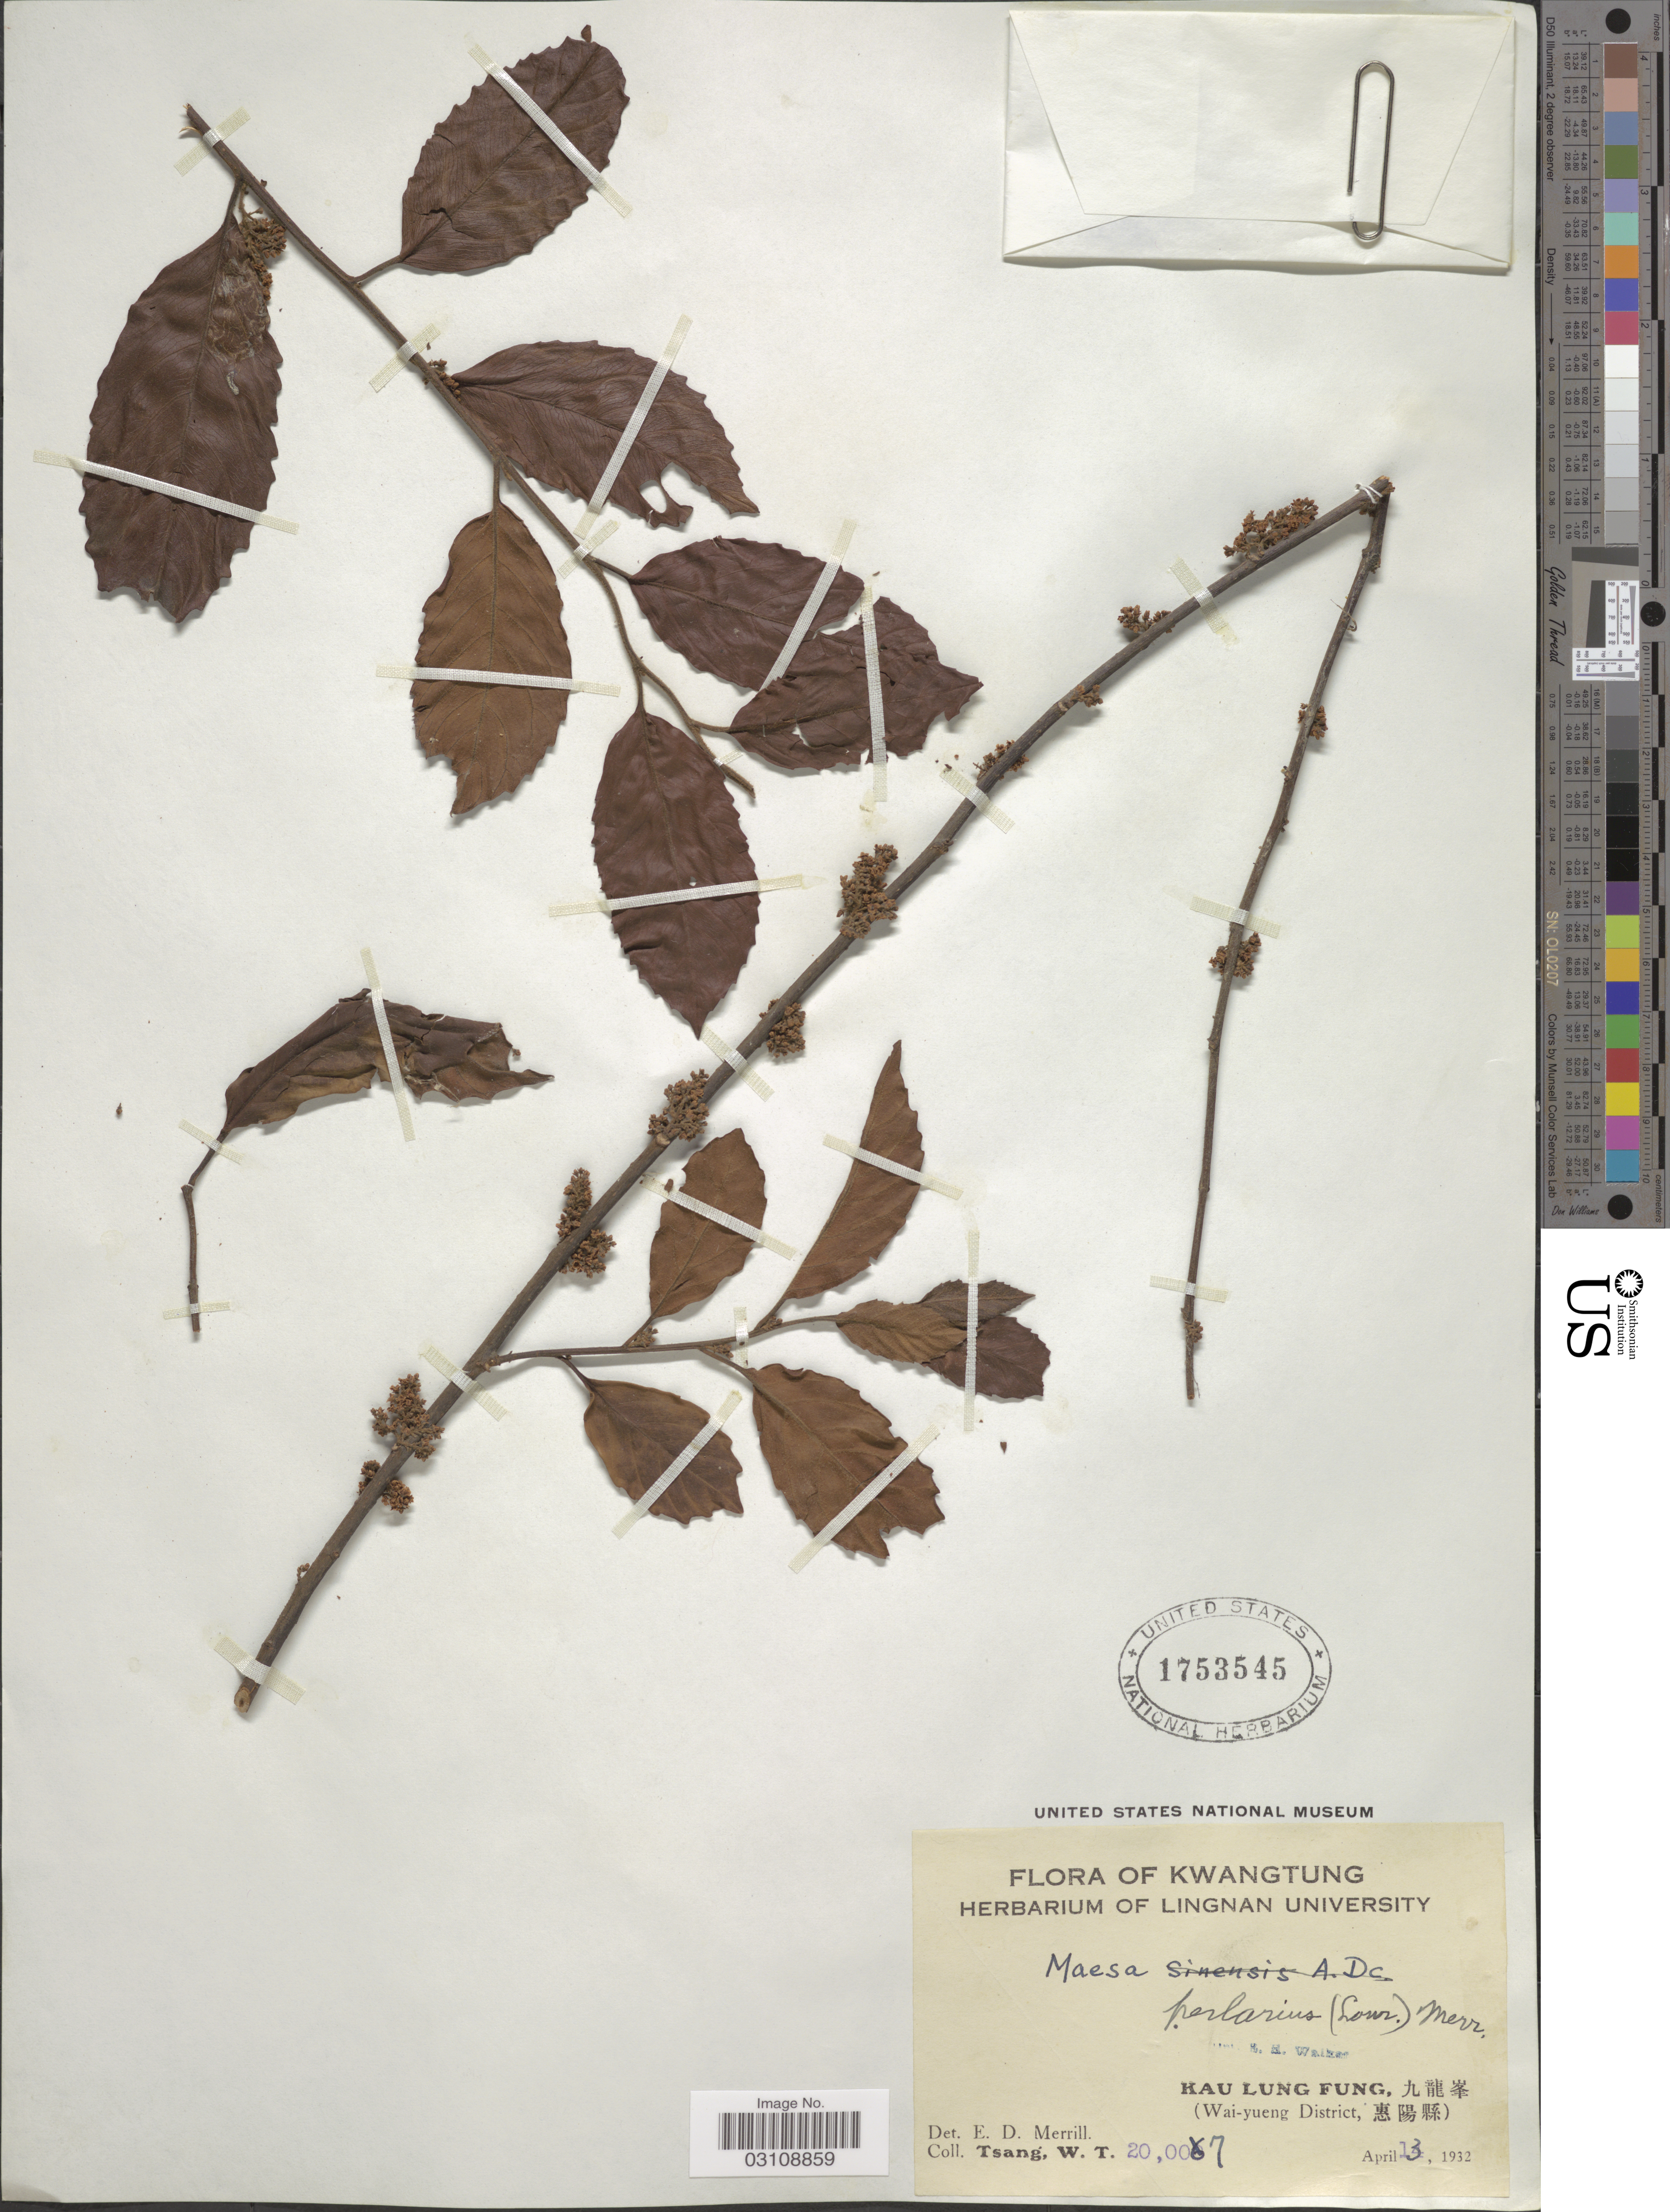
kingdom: Plantae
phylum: Tracheophyta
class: Magnoliopsida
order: Ericales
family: Primulaceae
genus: Maesa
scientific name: Maesa perlaria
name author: (Lour.) Merr.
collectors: W. T. Tsang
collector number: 20007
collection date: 1932-04-13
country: China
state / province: Guangdong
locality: Kwangtung. Kau Lung Fung, (Wai-yueng District).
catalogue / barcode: US 1753545